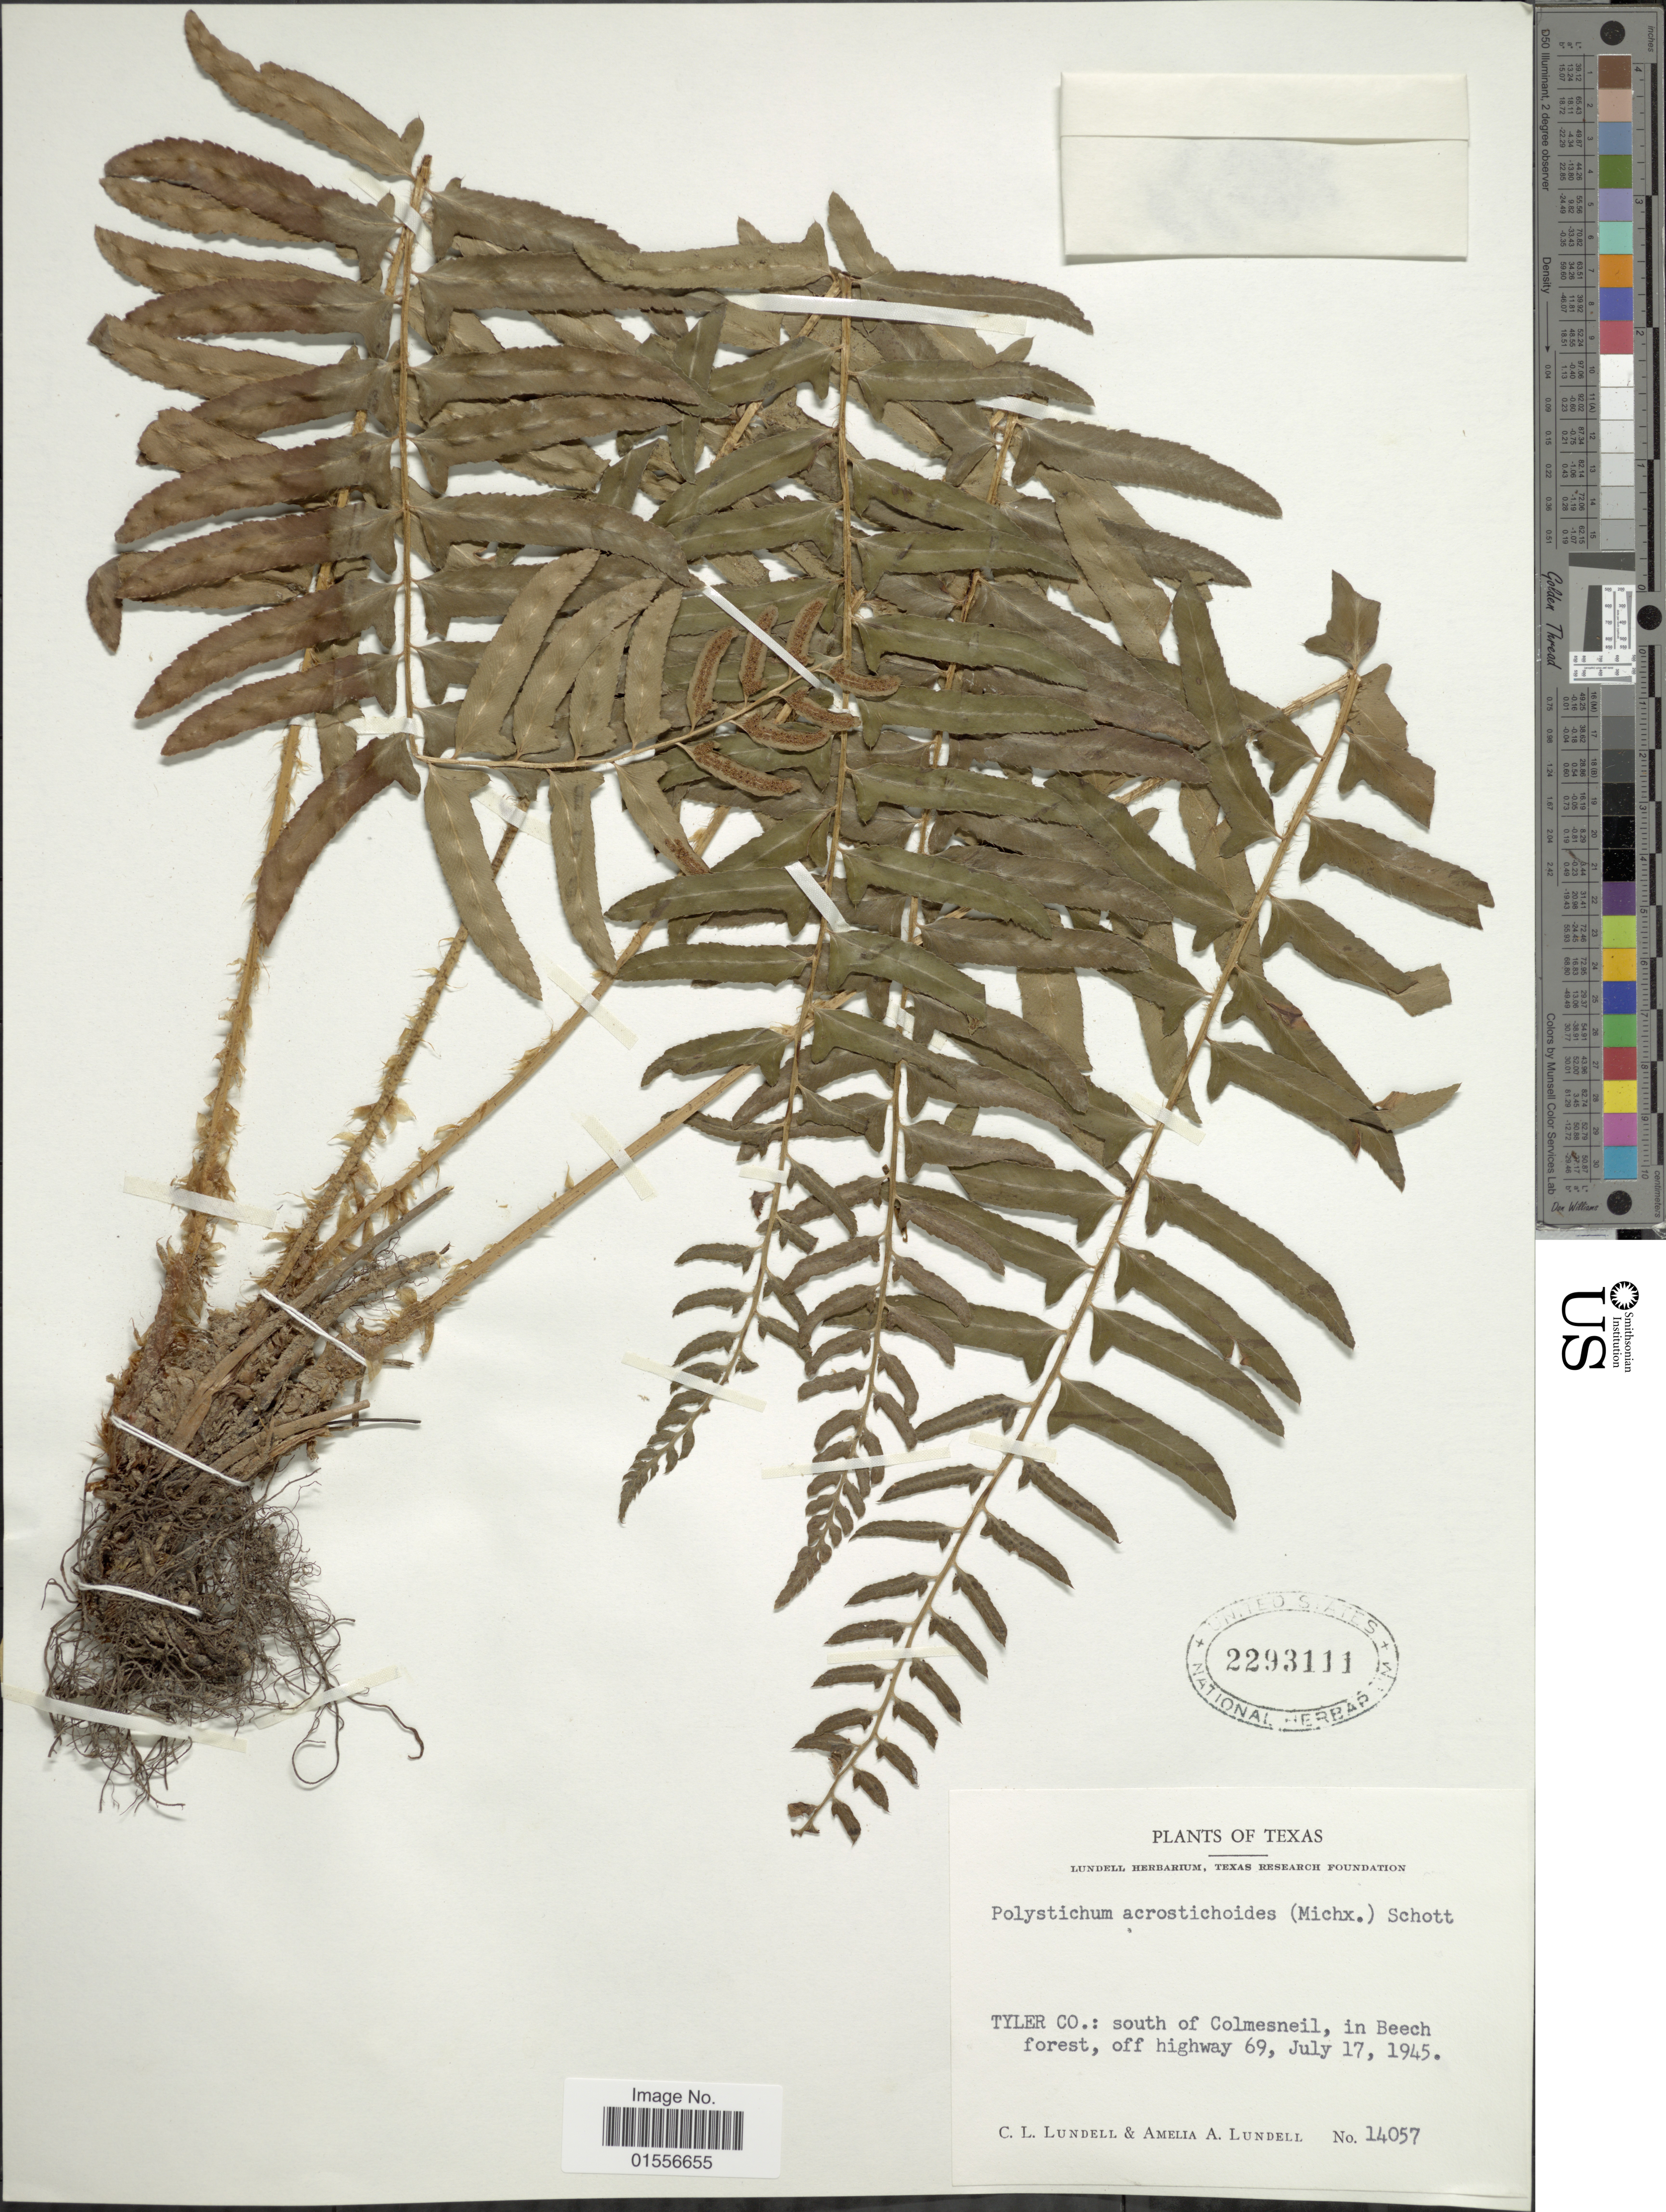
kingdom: Plantae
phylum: Tracheophyta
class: Polypodiopsida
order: Polypodiales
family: Dryopteridaceae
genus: Polystichum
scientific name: Polystichum acrostichoides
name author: (Michx.) Schott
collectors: C. L. Lundell & A. A. Lundell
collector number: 14057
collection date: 1945-07-17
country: United States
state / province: Texas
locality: Tyler Co.: south of Colmesneil, in Beech forest, off highway 69.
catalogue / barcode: US 2293111